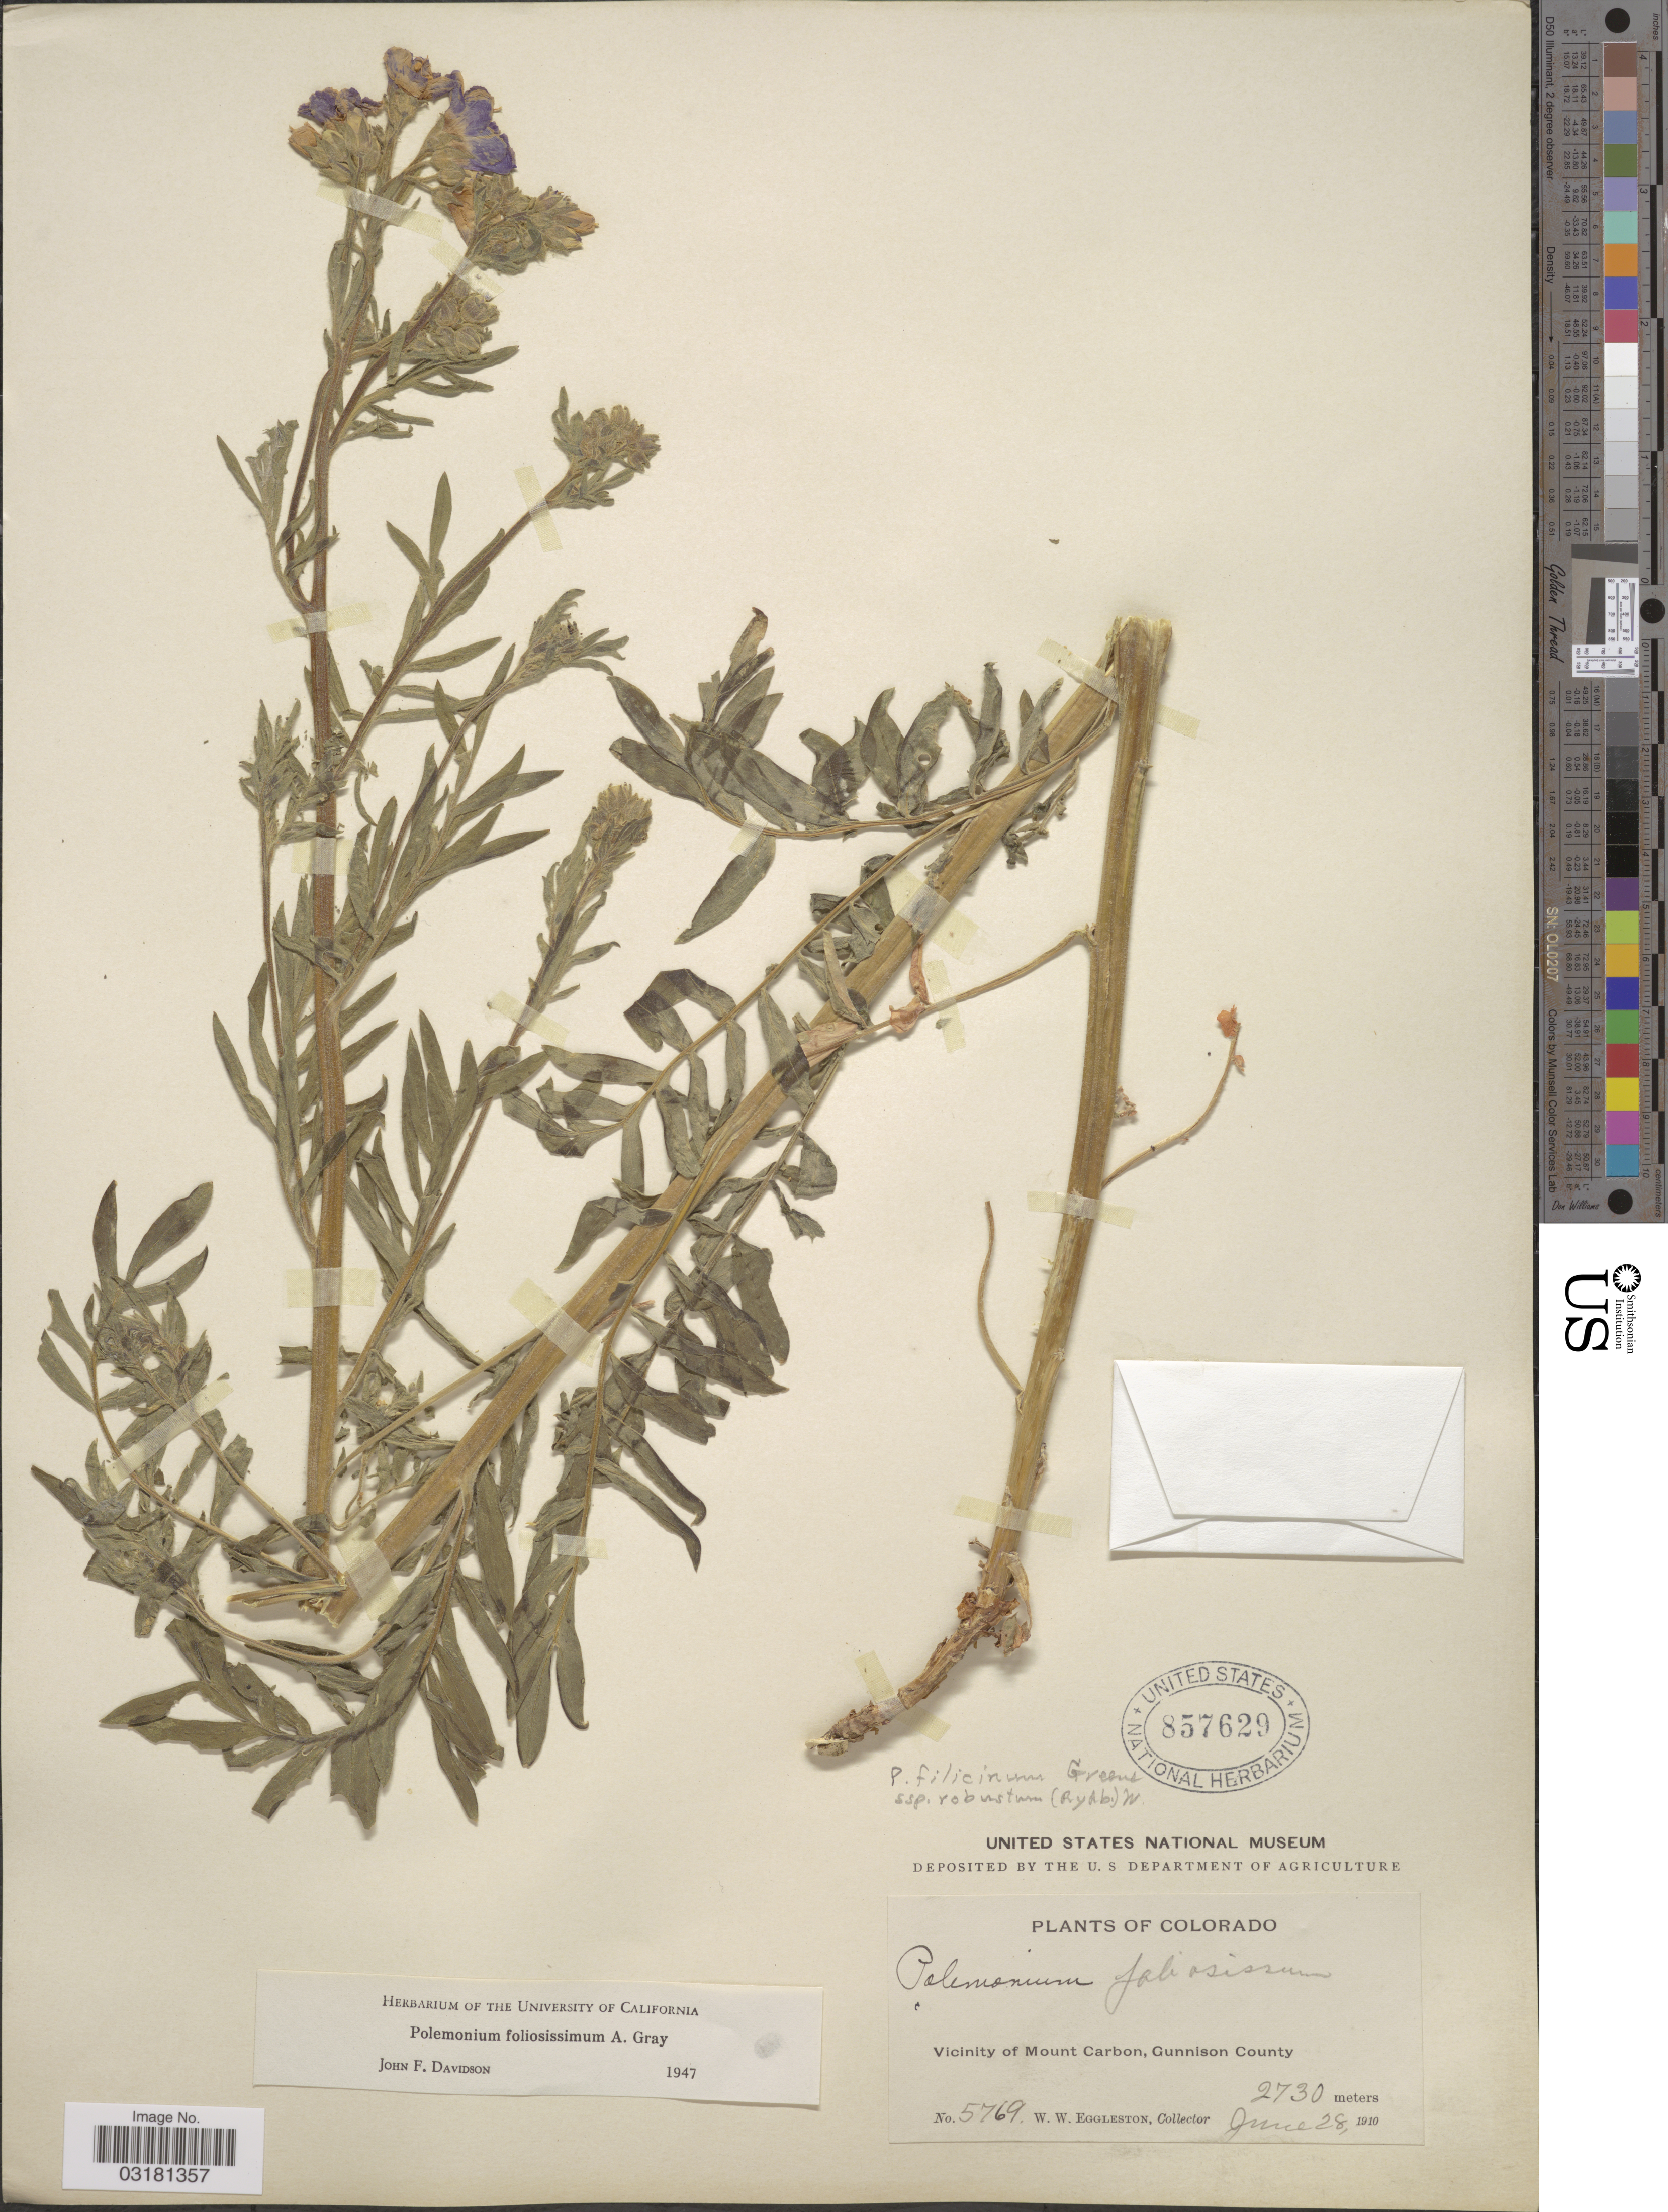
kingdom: Plantae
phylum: Tracheophyta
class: Magnoliopsida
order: Ericales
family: Polemoniaceae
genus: Polemonium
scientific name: Polemonium foliosissimum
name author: A. Gray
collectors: W. W. Eggleston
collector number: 5769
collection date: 1910-06-28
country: United States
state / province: Colorado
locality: Vicinity of Mount Carbon, Gunnison County.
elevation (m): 2730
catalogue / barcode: US 857629